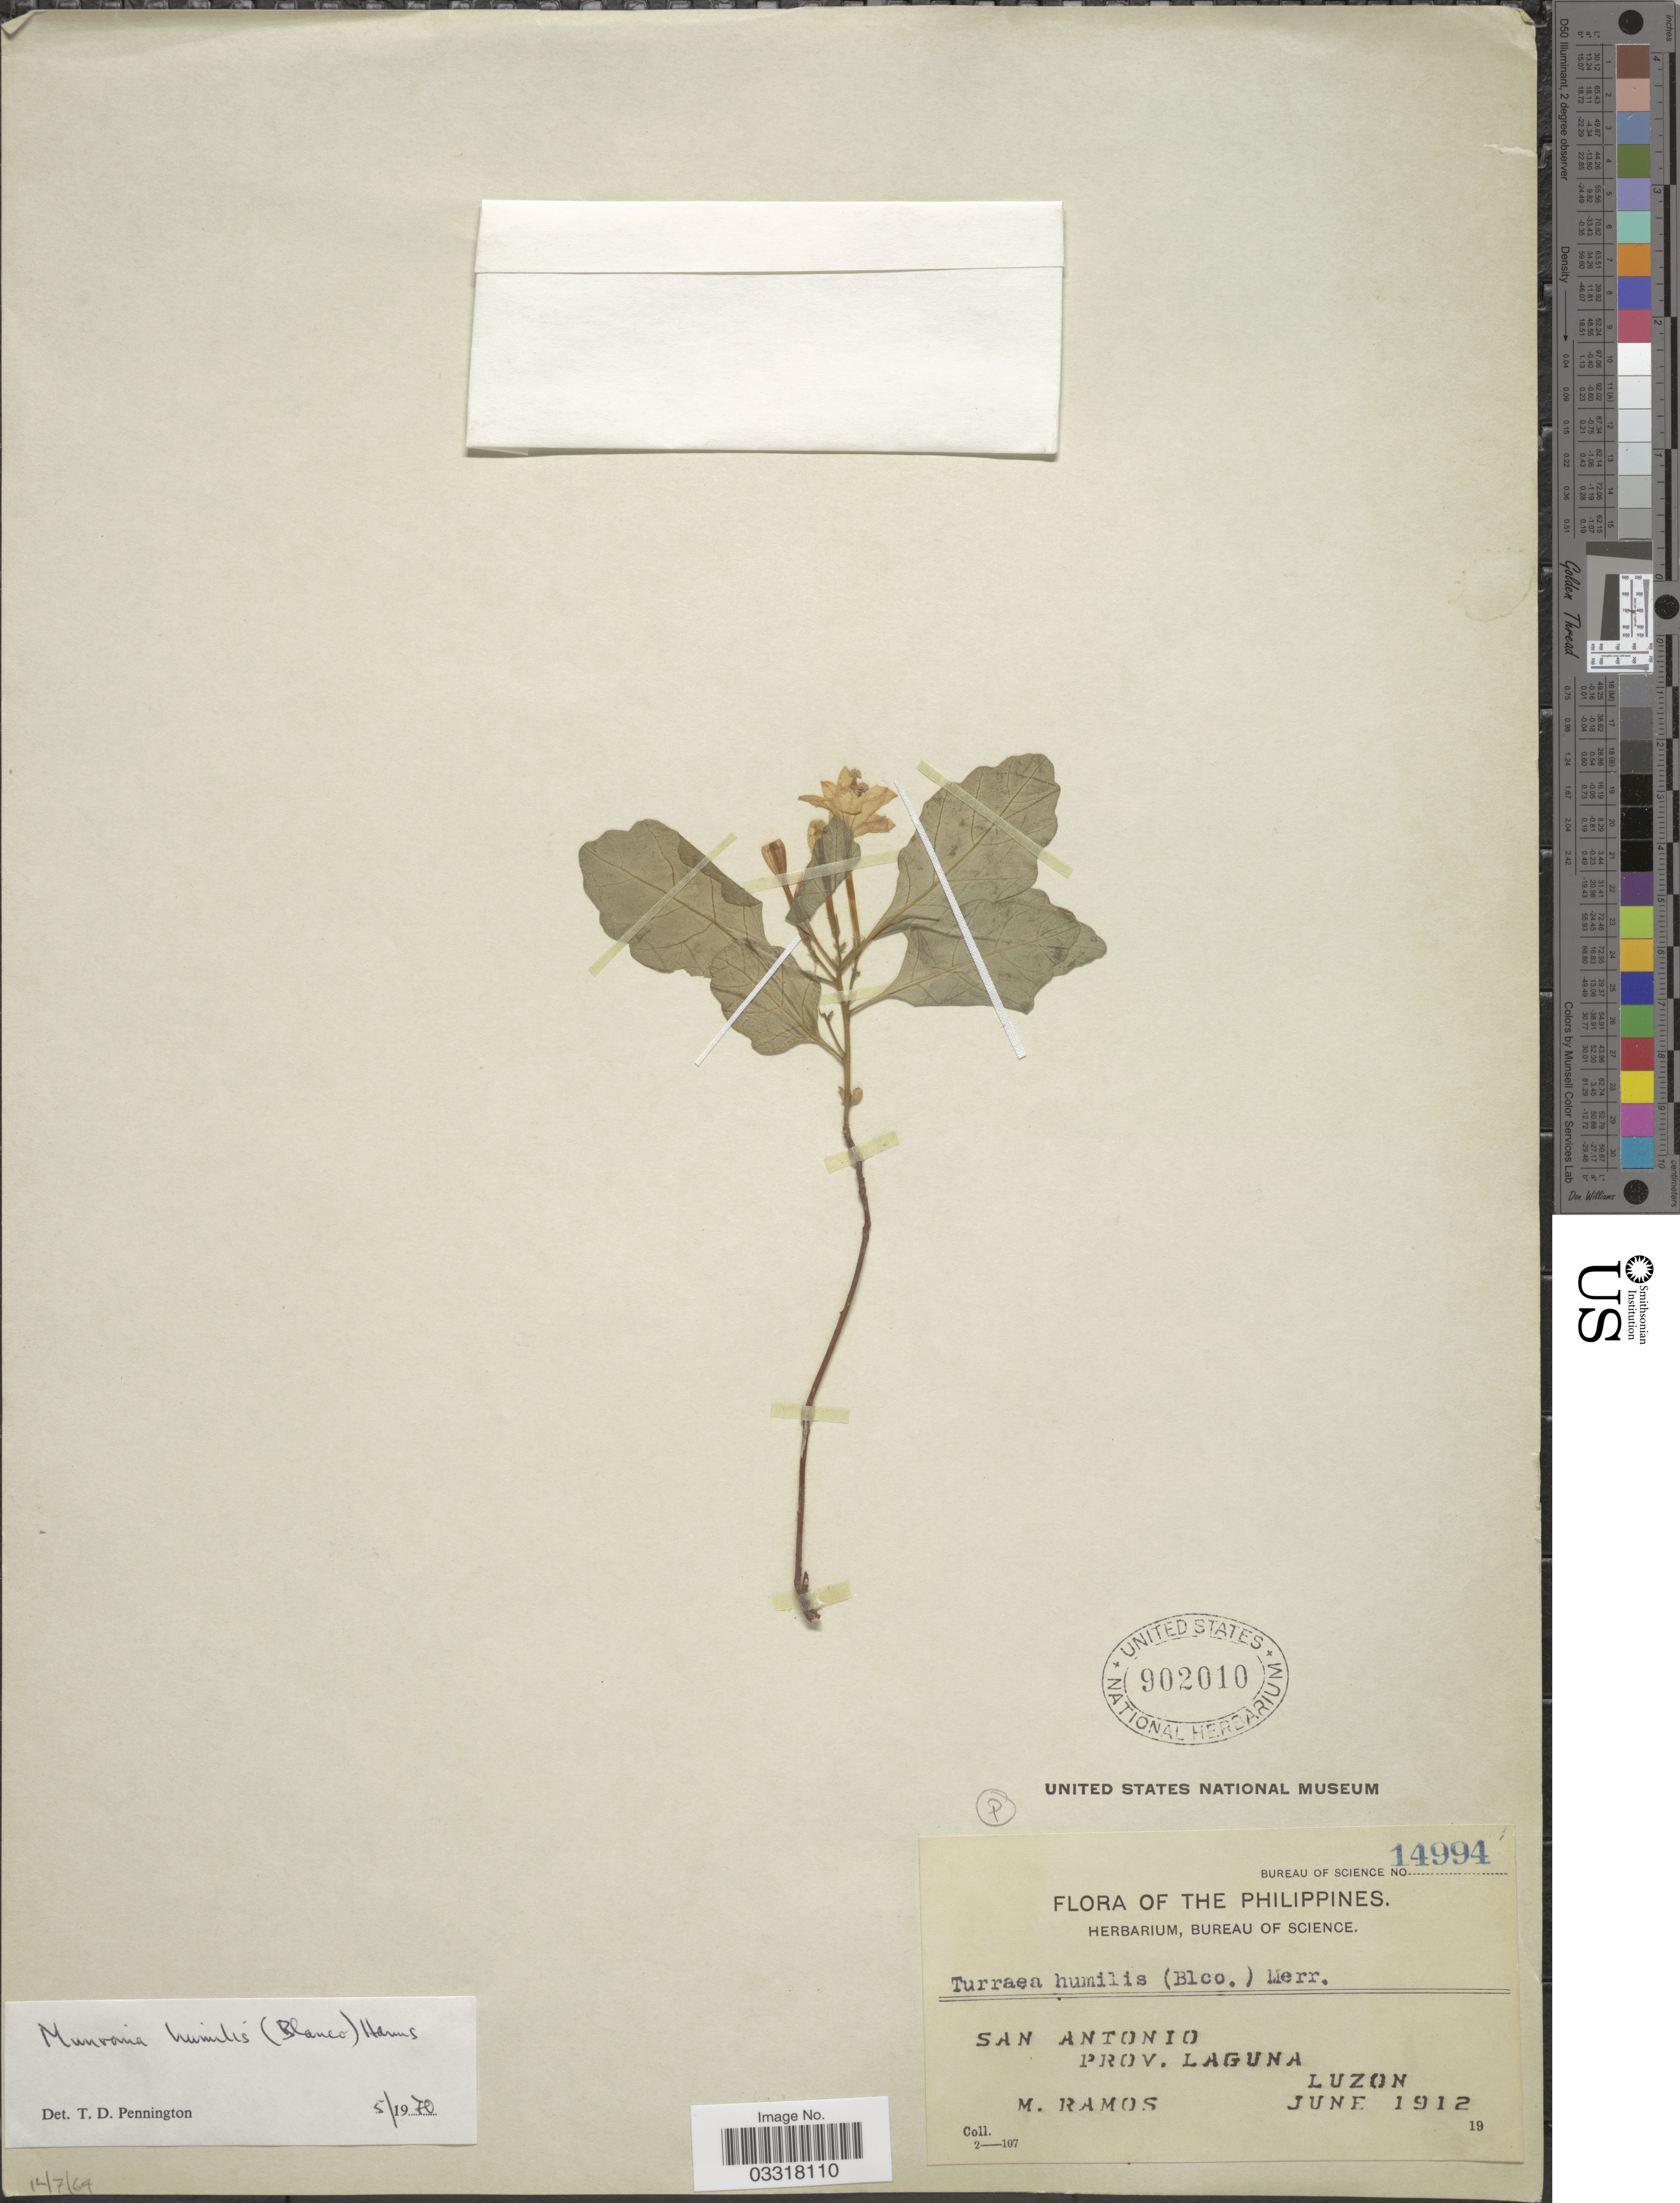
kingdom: Plantae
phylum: Tracheophyta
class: Magnoliopsida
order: Sapindales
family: Meliaceae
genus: Munronia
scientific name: Munronia humilis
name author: (Blanco) Harms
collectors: M. Ramos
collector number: Bureau of Science 14994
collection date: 1912-06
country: Philippines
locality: San Antonio. Prov. Laguna. Luzon.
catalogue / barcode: US 902010